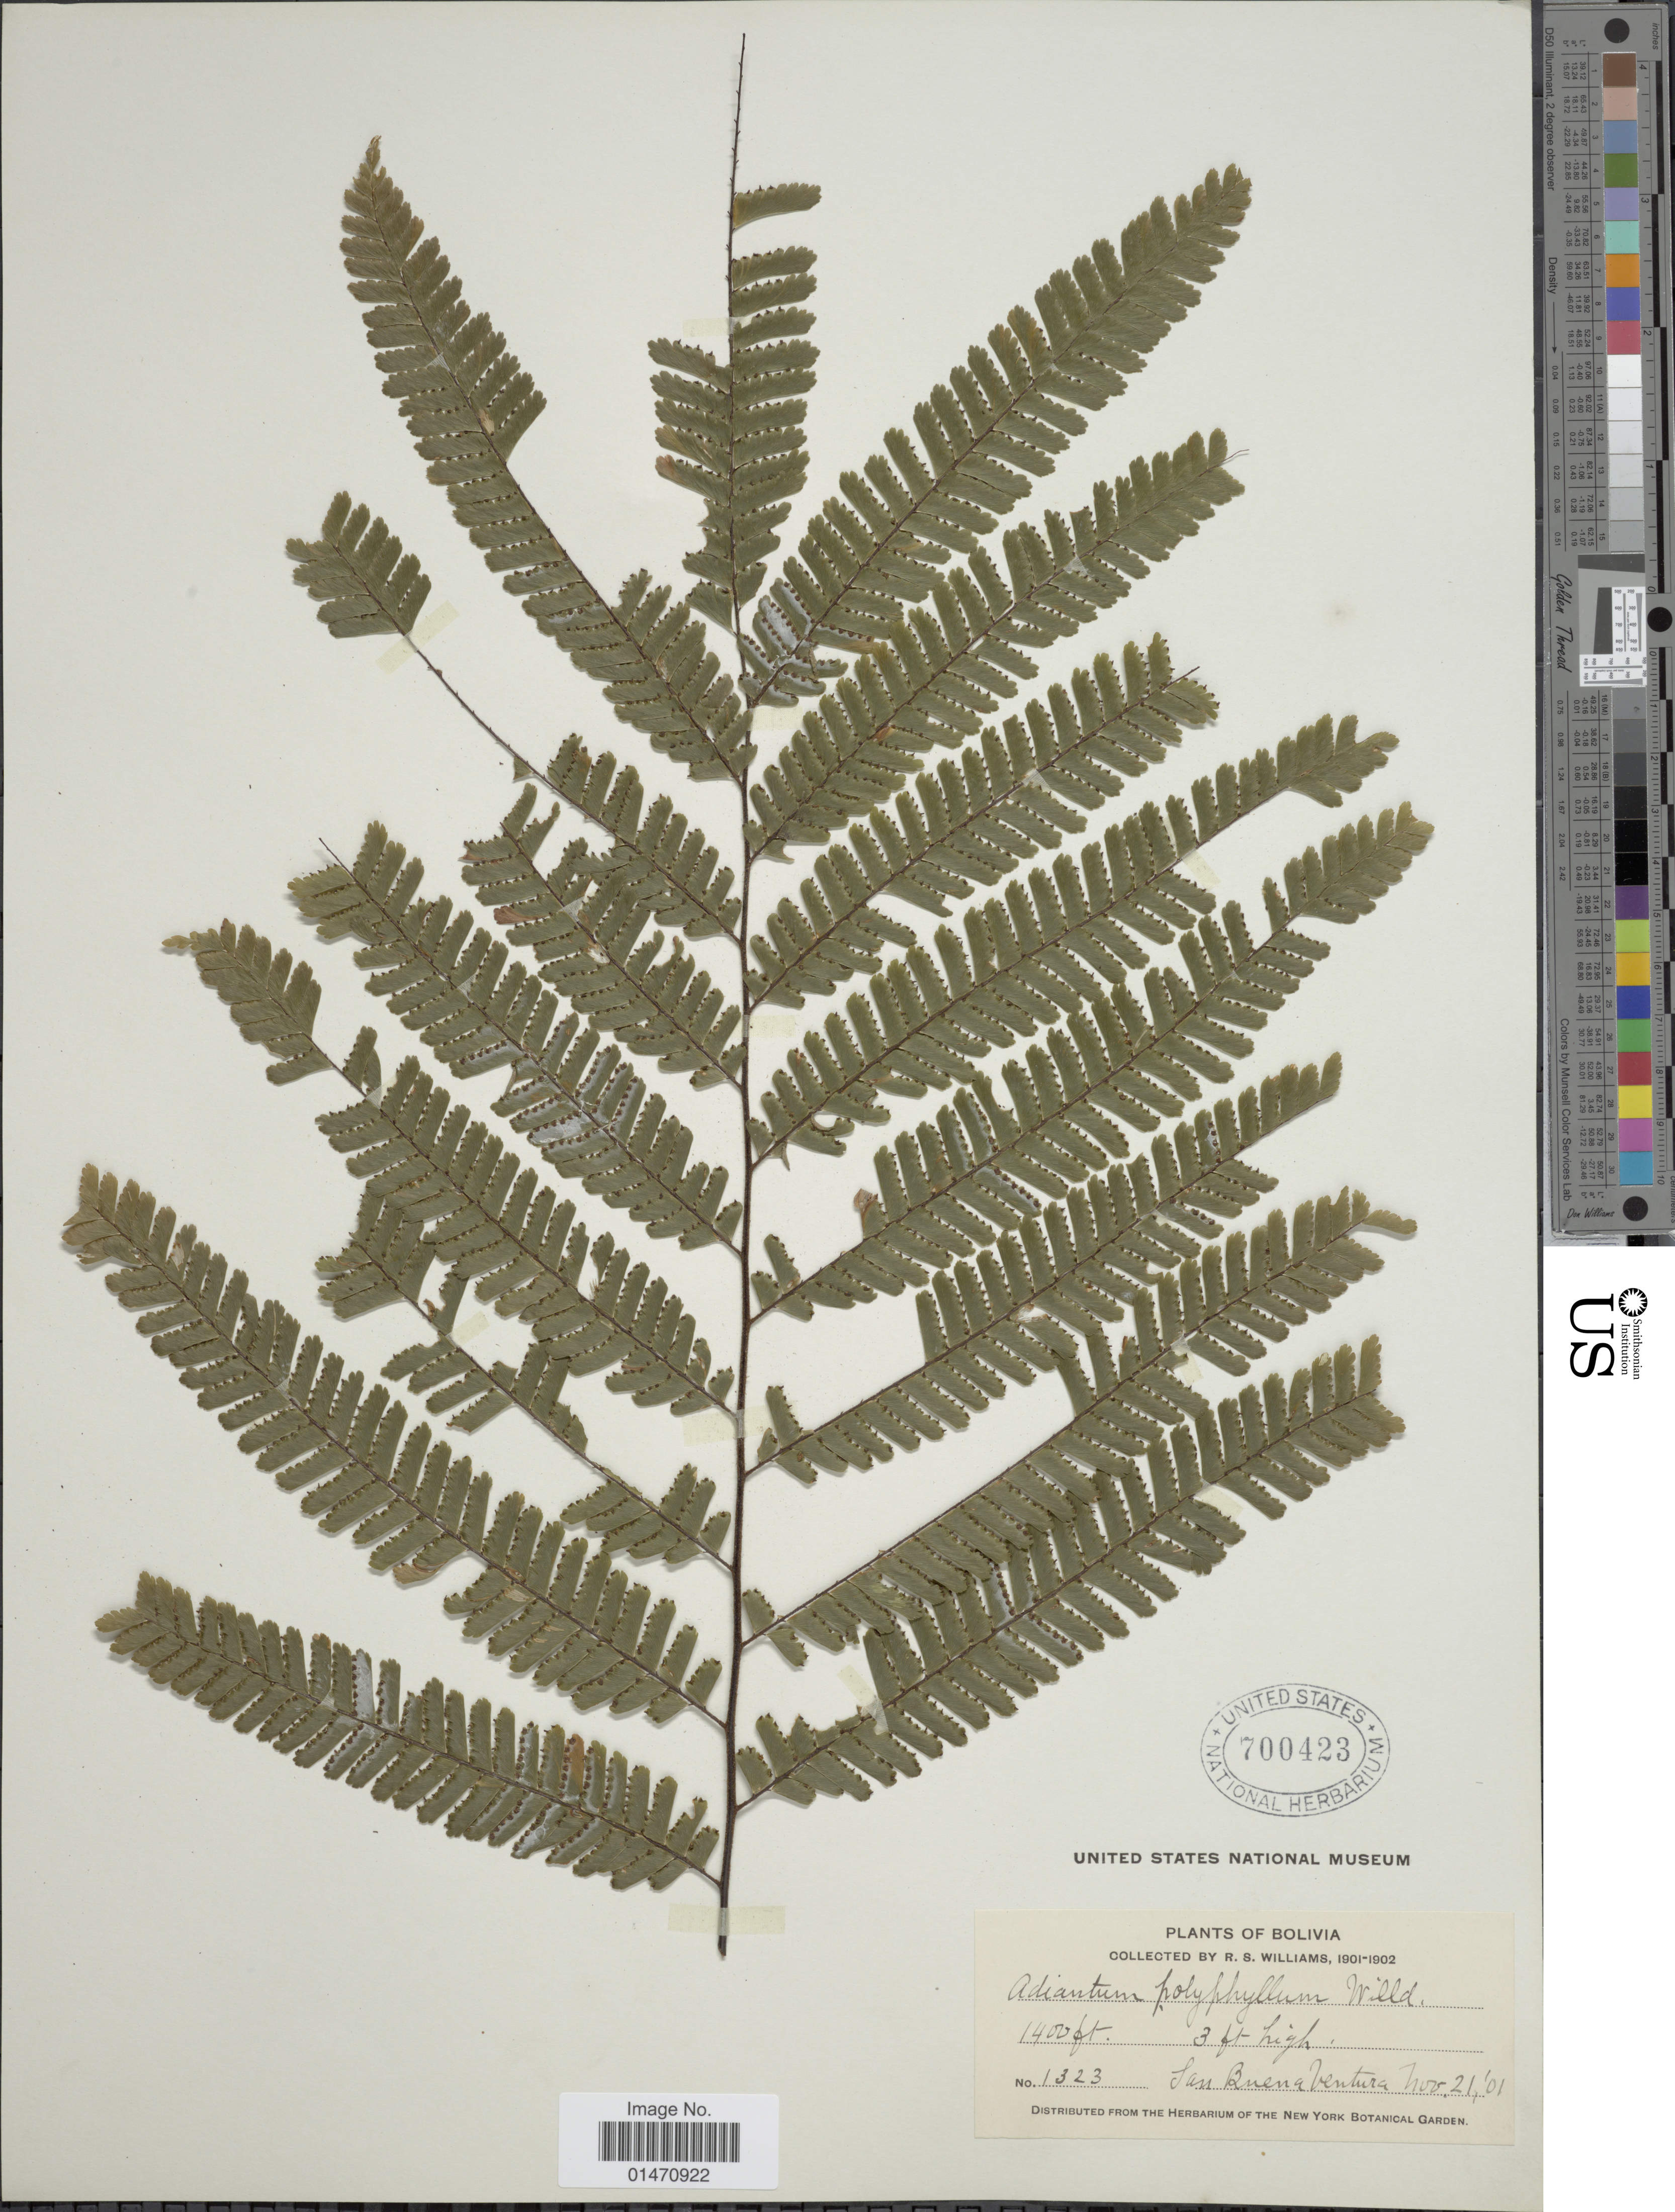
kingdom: Plantae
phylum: Tracheophyta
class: Polypodiopsida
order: Polypodiales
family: Pteridaceae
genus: Adiantum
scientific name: Adiantum pectinatum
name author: Kunze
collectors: R. S. Williams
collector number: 1323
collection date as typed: Nov. 21, 1901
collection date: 1901-11-21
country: Bolivia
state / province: La Paz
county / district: Iturralde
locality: San Buena Ventura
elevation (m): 427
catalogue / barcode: US 700423